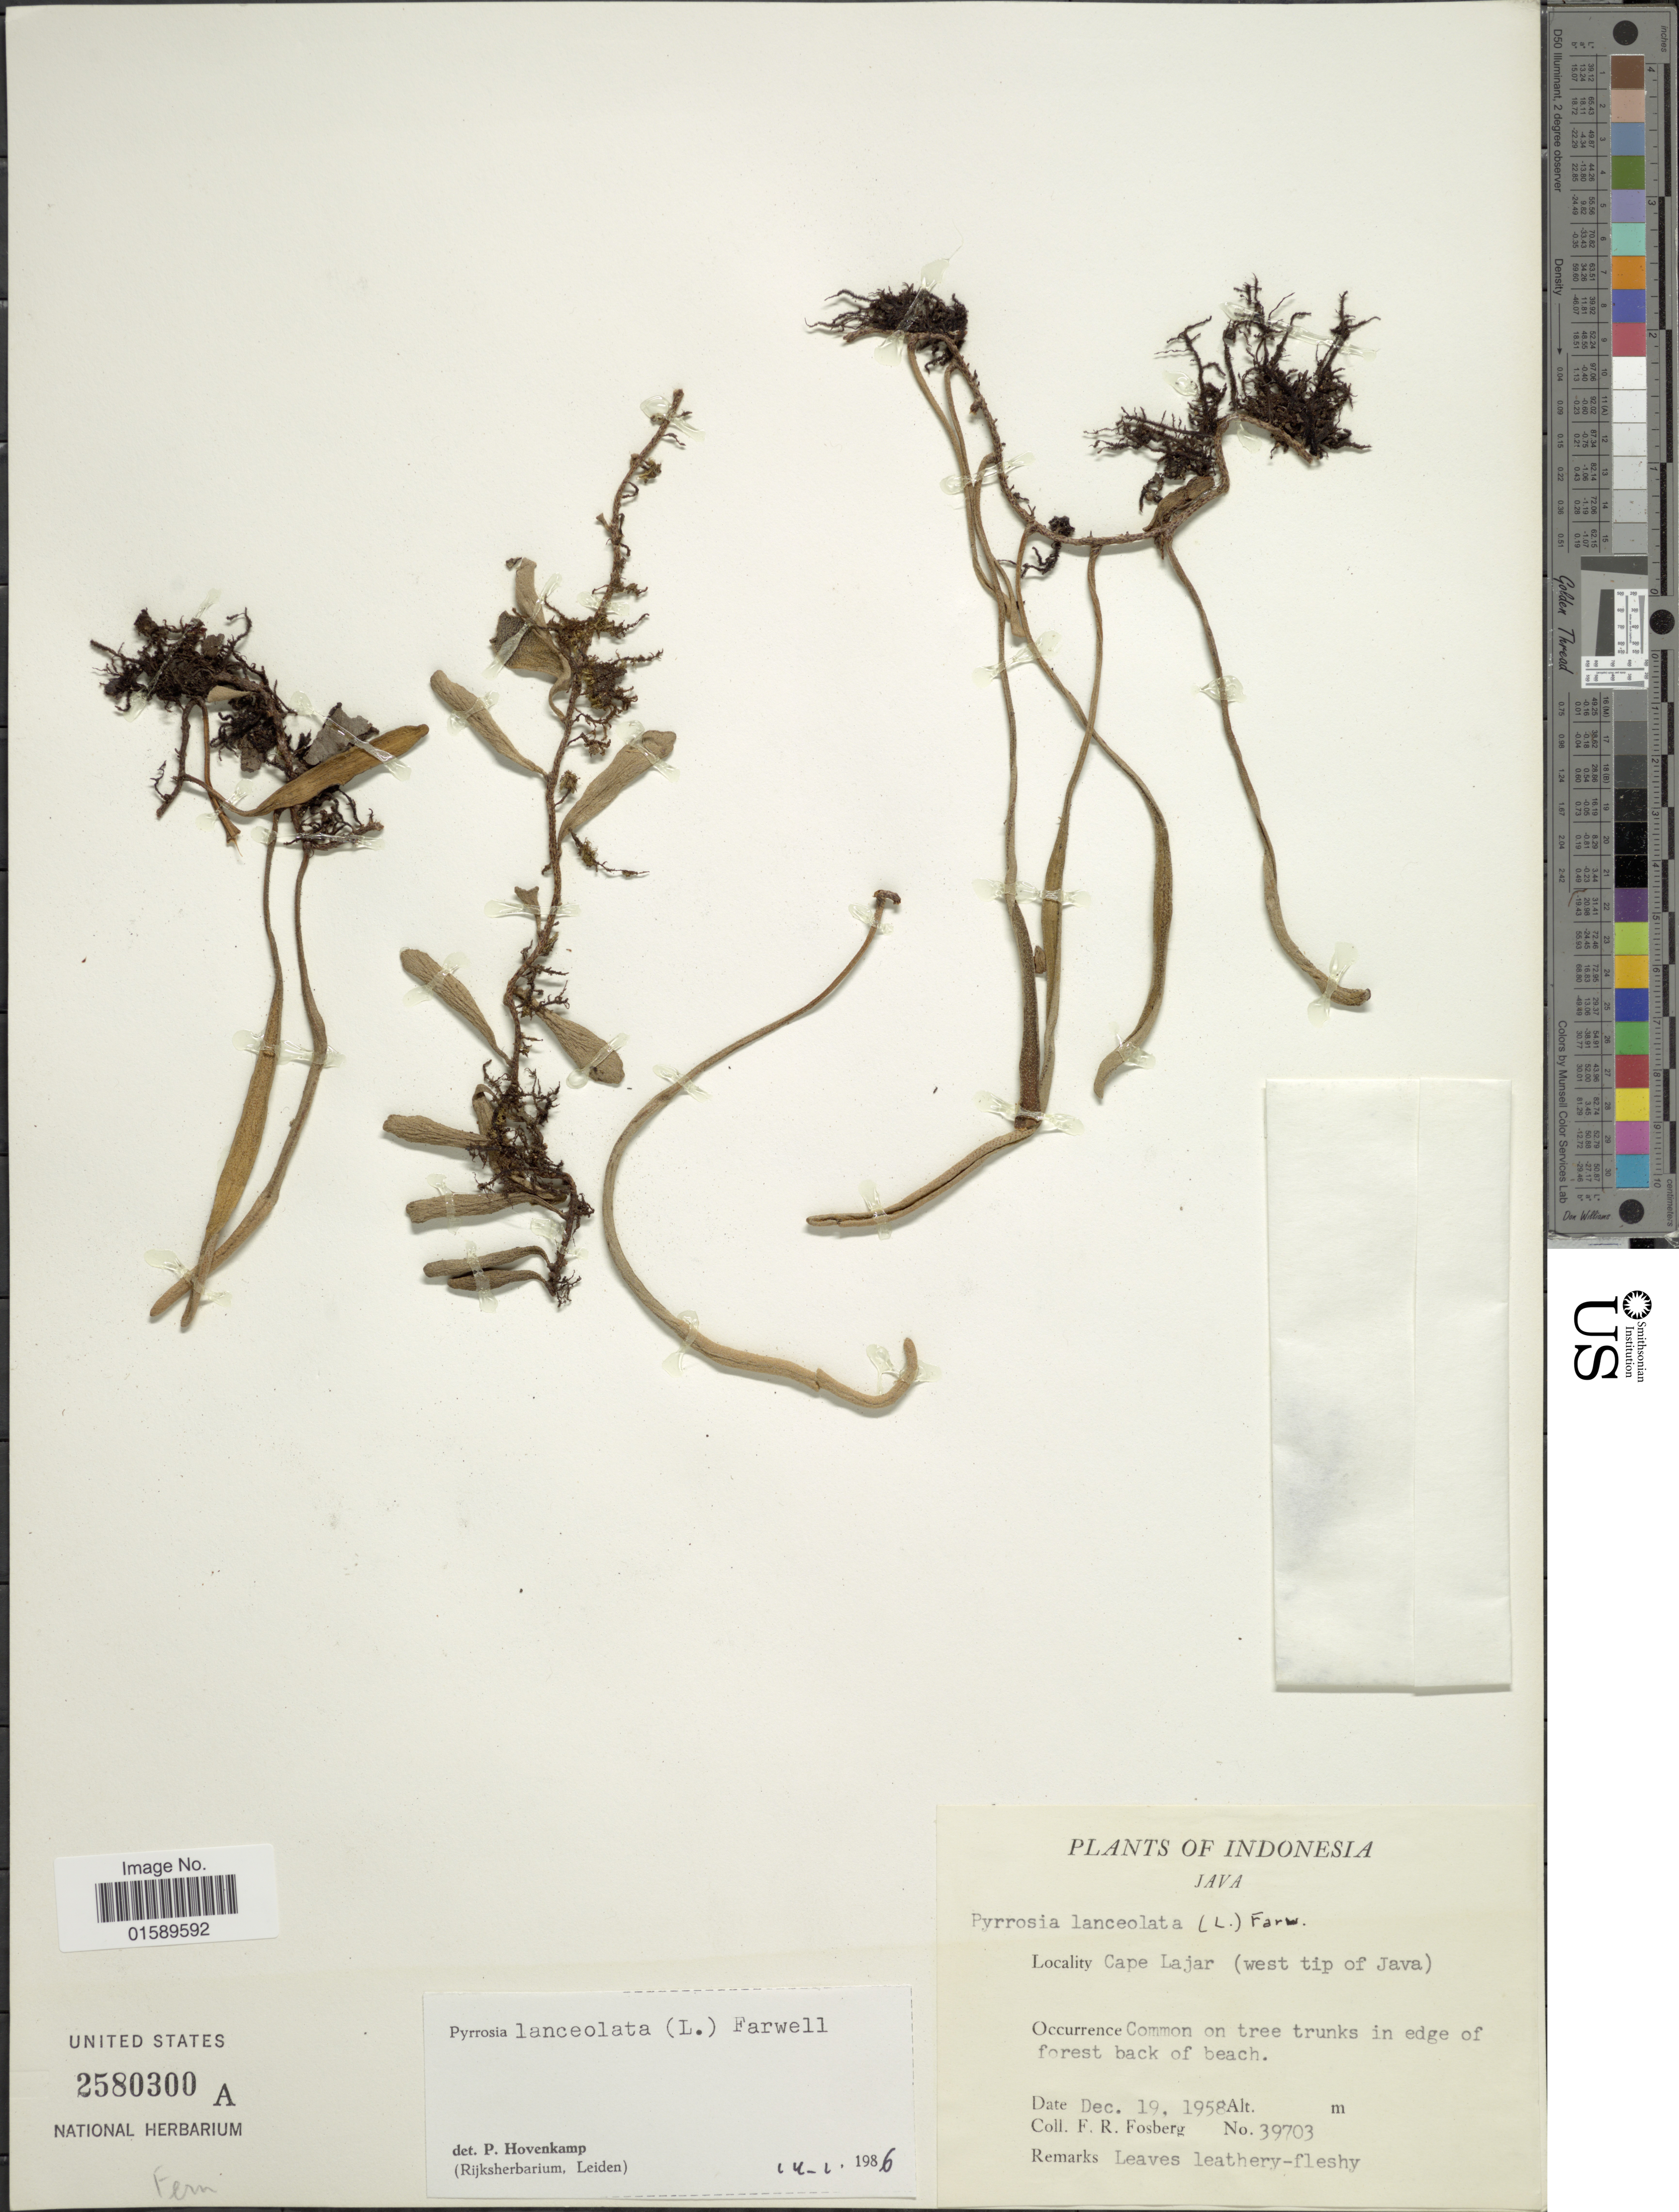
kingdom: Plantae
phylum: Tracheophyta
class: Polypodiopsida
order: Polypodiales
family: Polypodiaceae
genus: Pyrrosia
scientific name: Pyrrosia lanceolata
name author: (L.) Farw.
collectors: F. R. Fosberg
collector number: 39703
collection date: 1958-12-19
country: Indonesia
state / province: Java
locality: Indonesia, Java. Cape Lajar (west tip of Java).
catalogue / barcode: US 2580300A